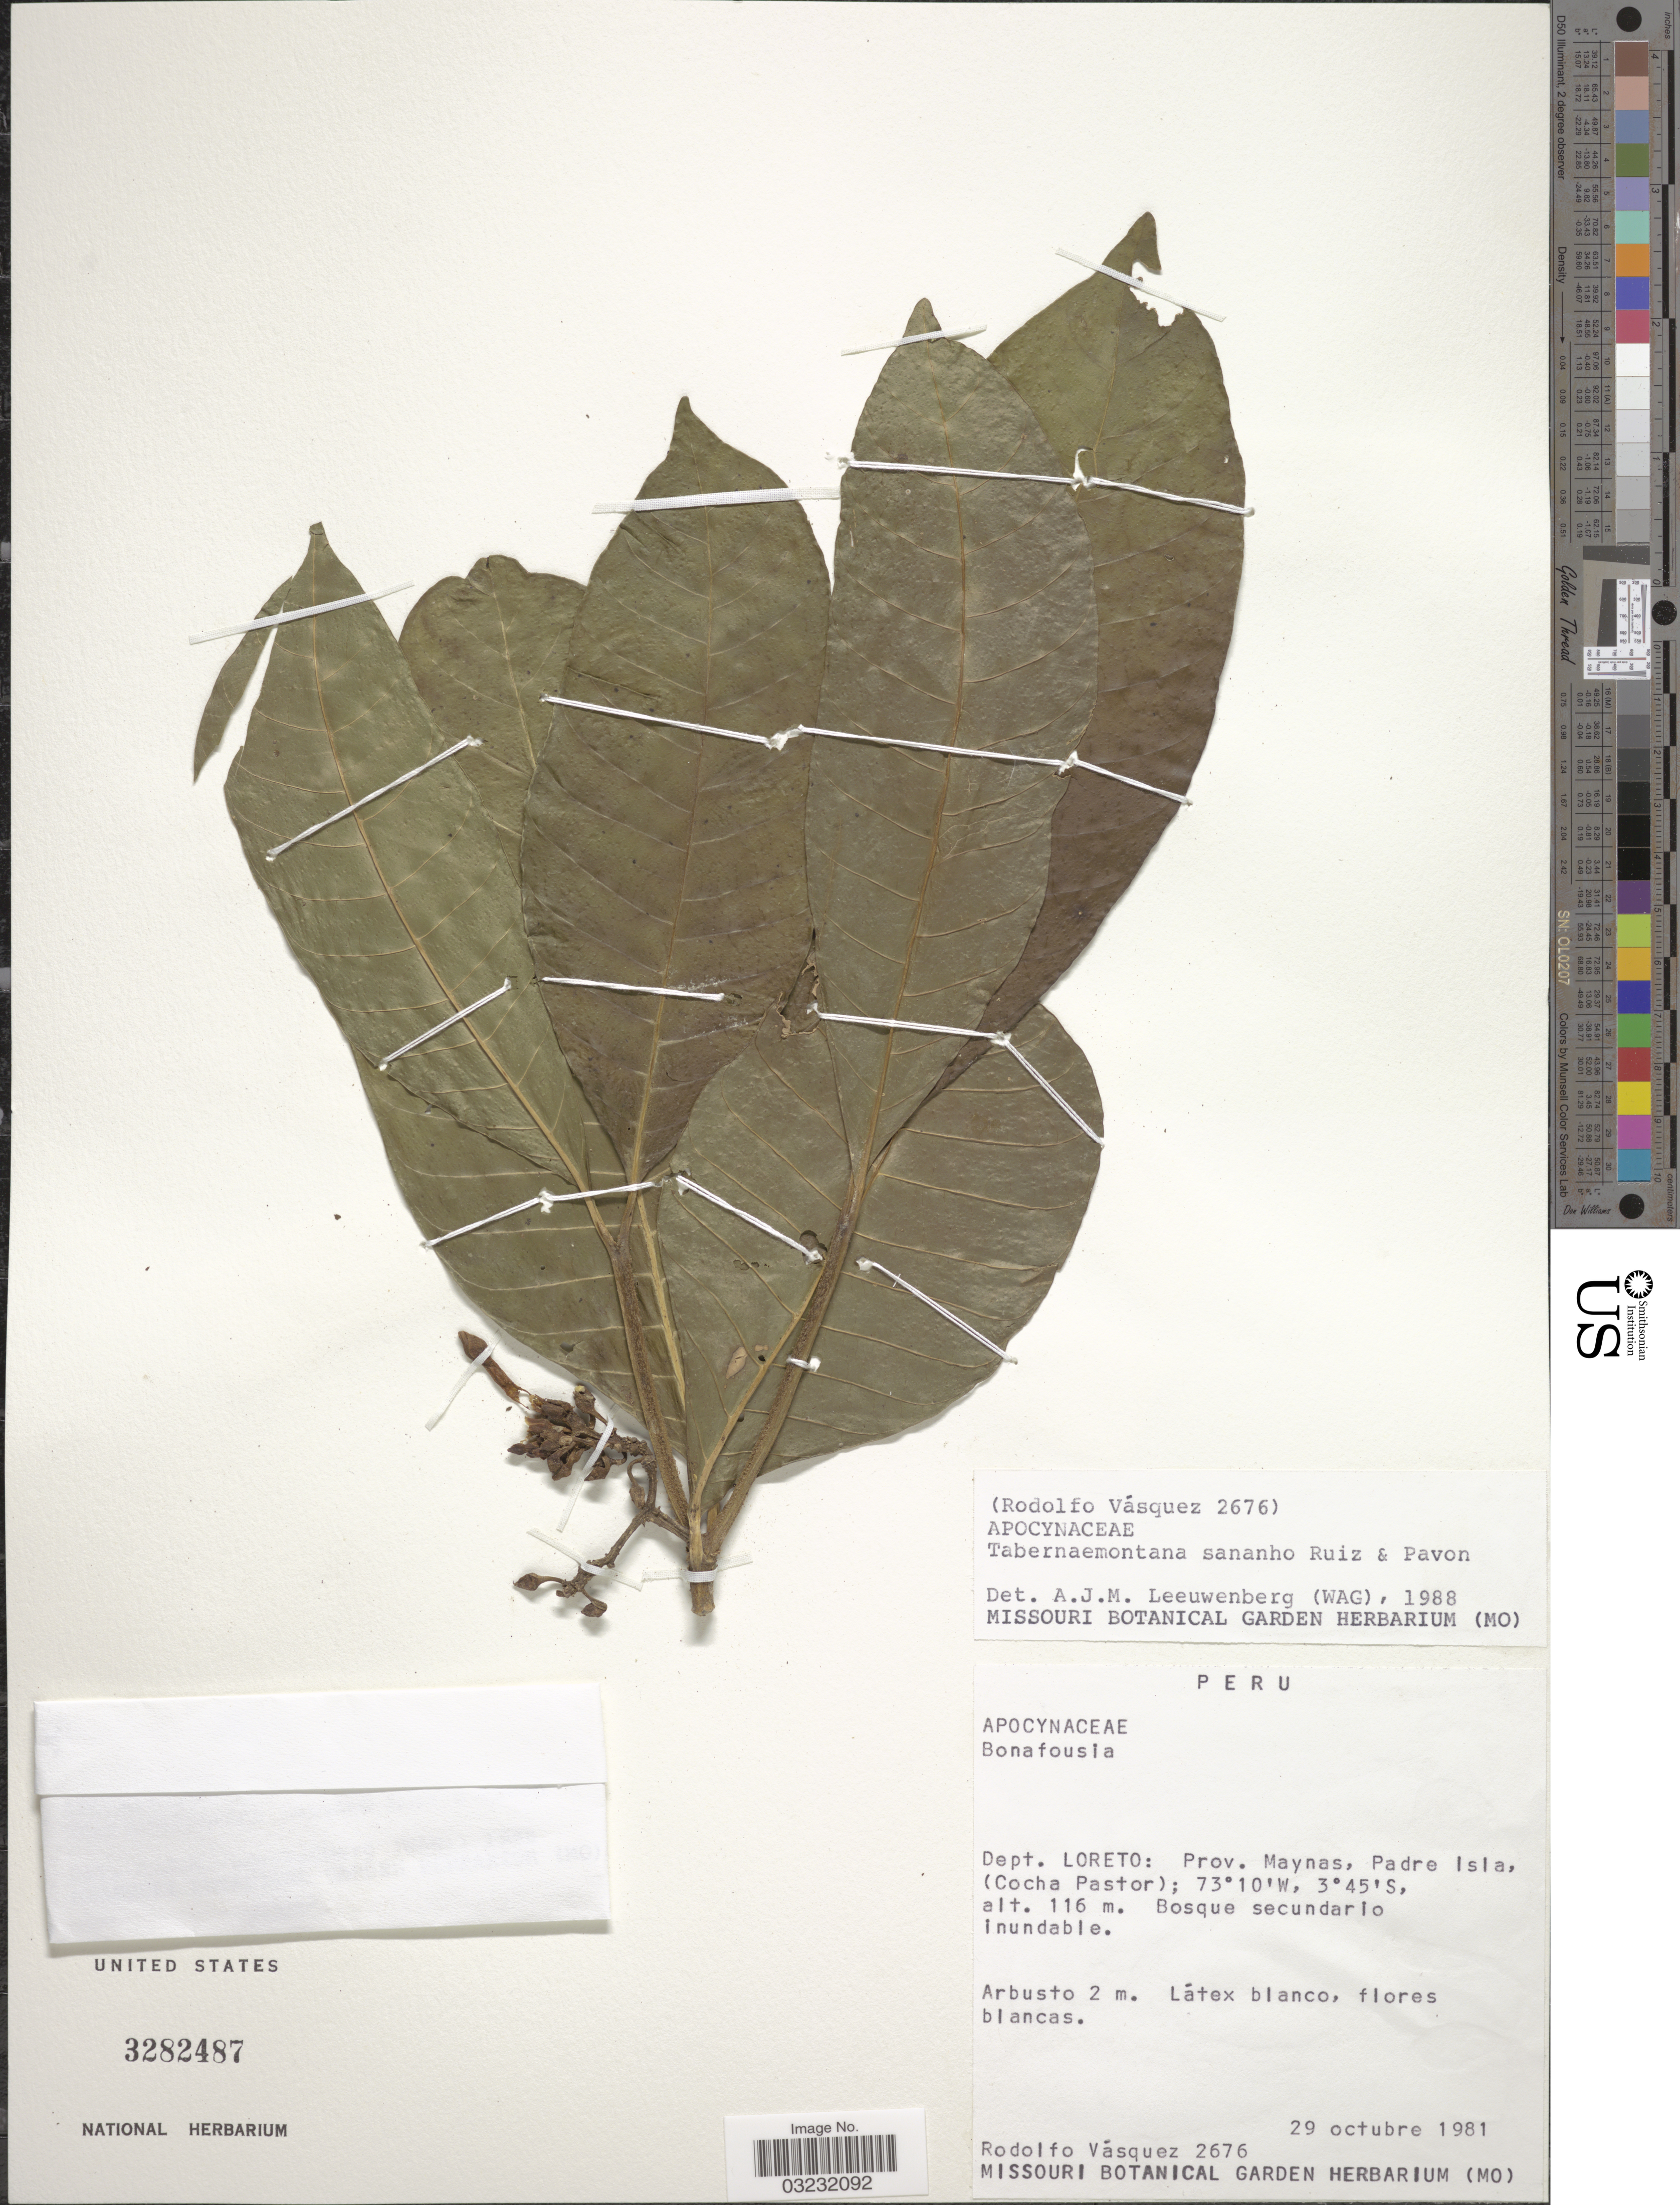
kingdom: Plantae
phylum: Tracheophyta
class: Magnoliopsida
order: Gentianales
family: Apocynaceae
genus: Tabernaemontana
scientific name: Tabernaemontana sananho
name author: Ruiz & Pav.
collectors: R. Vásquez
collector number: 2676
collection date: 1981-10-29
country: Peru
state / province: Loreto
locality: Dept. Loreto: Prov. Maynas, Padre Isla, (Cocha Pastor).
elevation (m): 116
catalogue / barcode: US 3282487